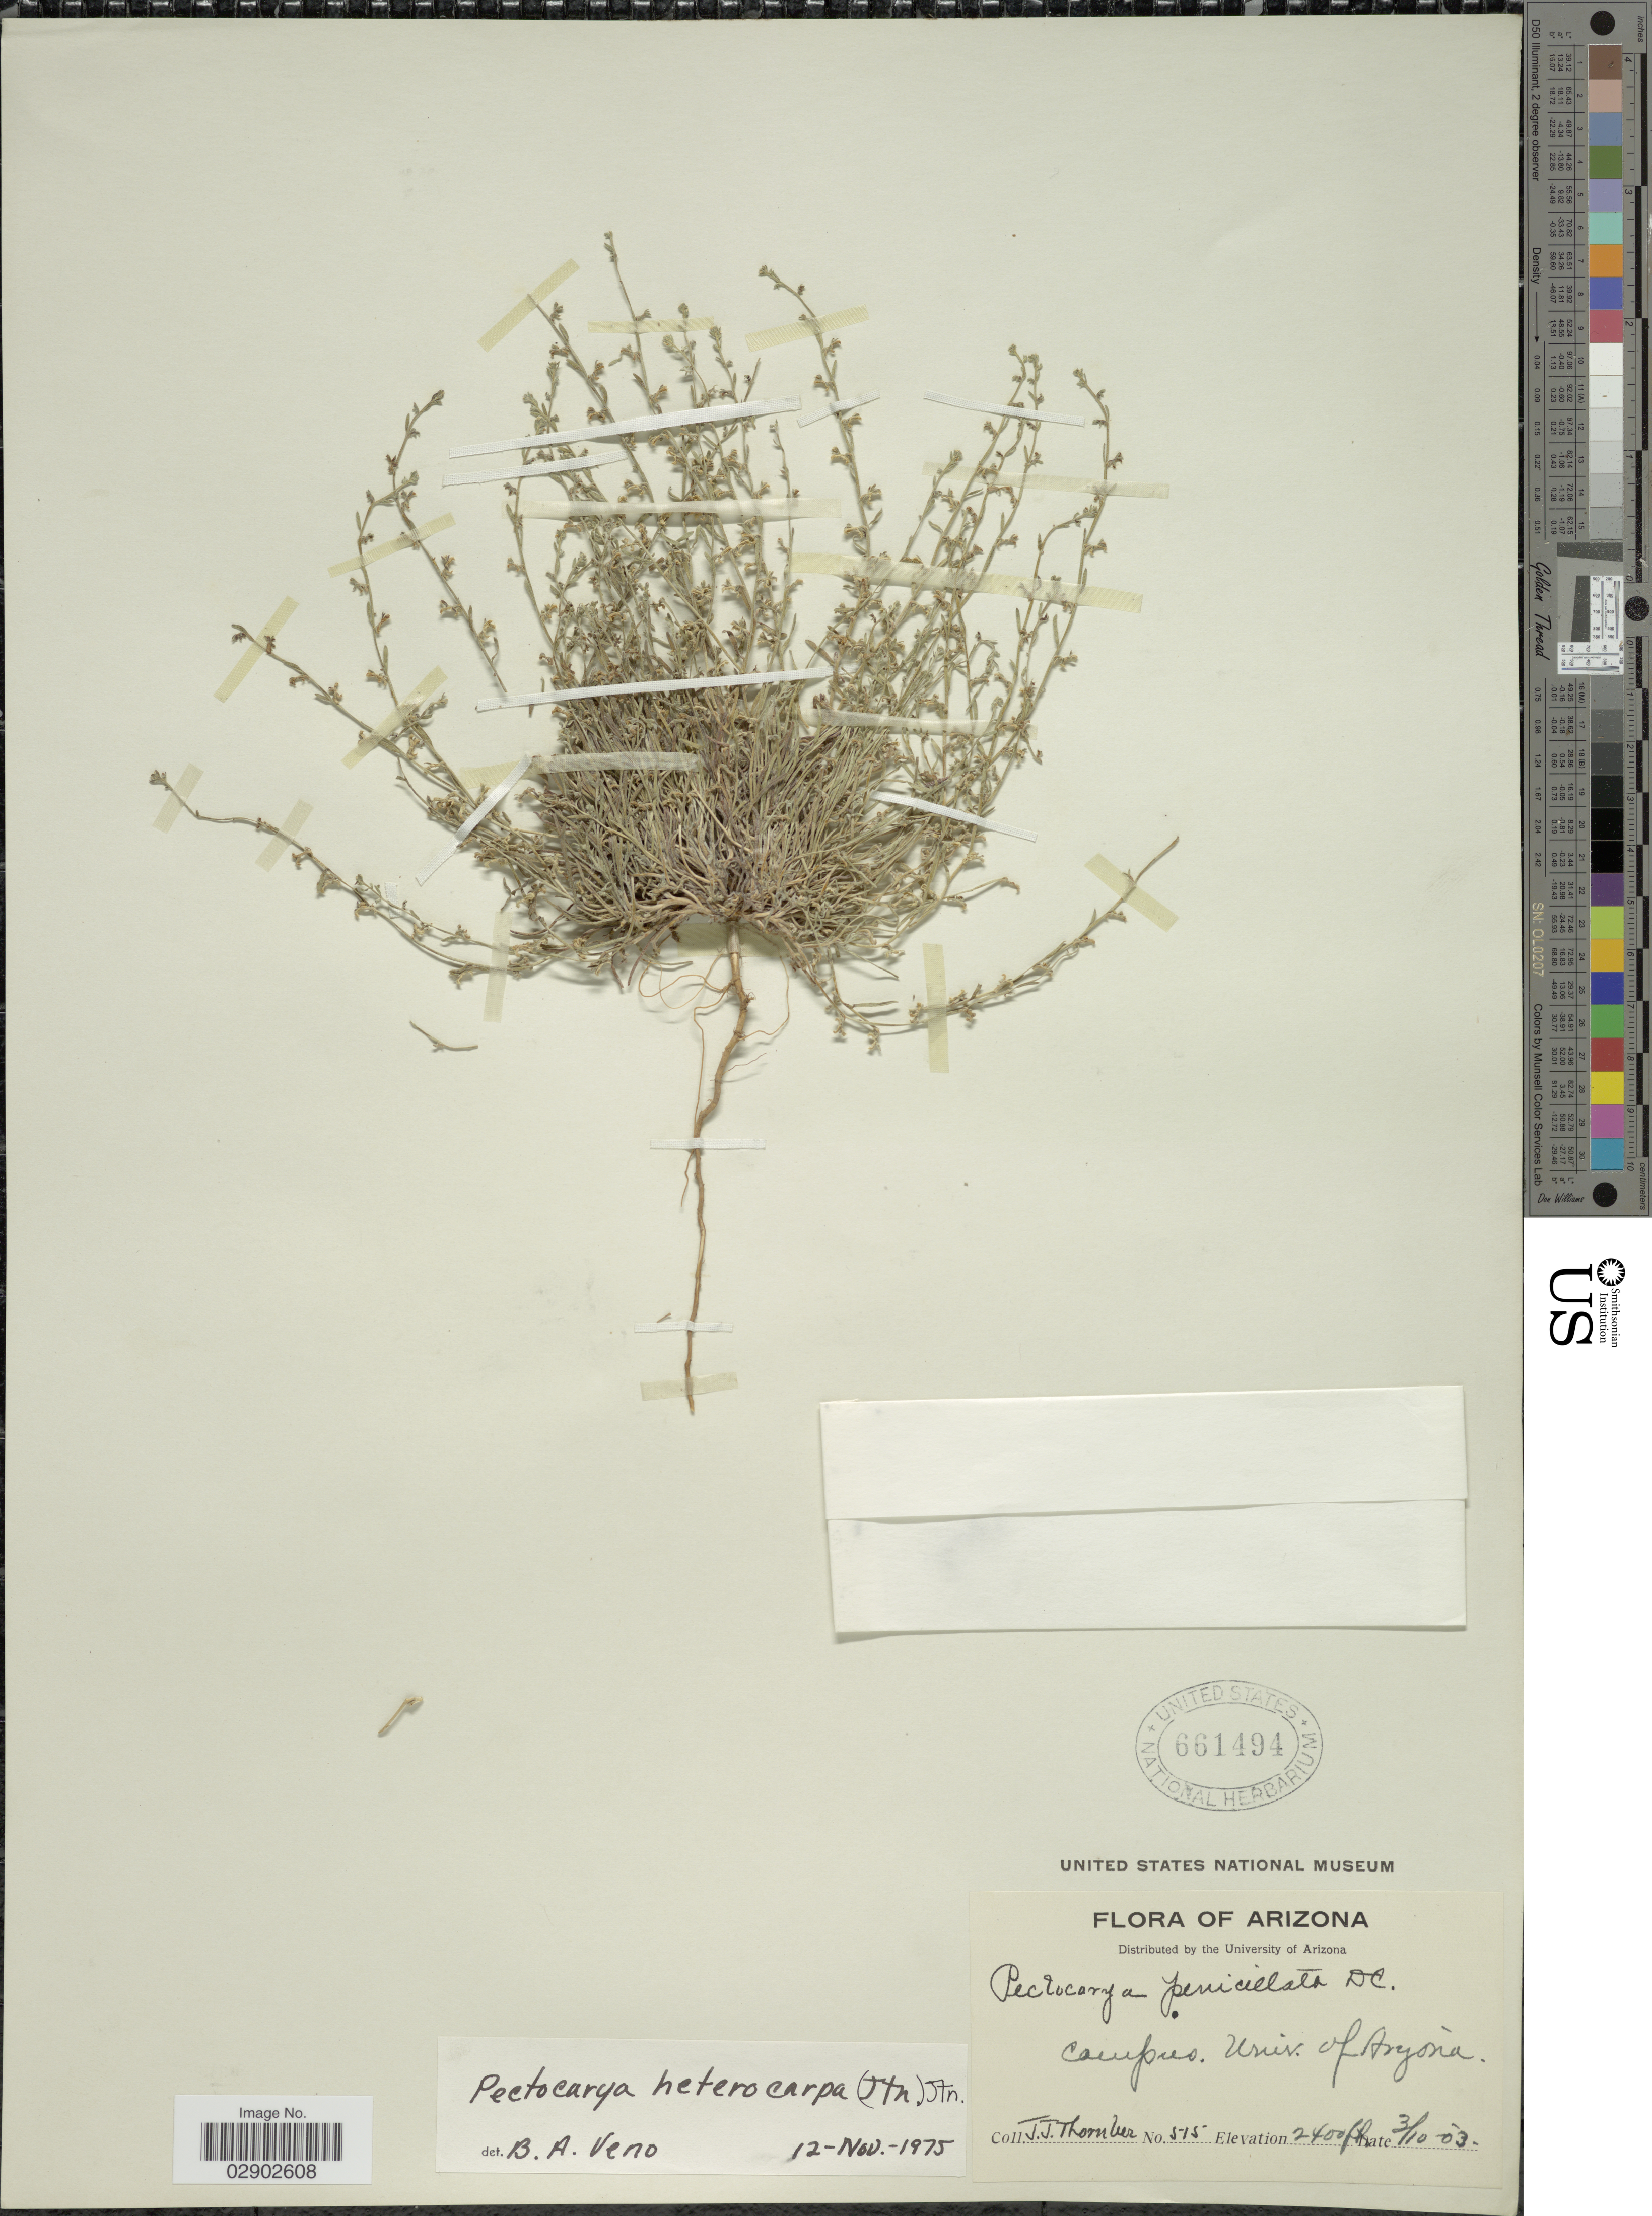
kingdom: Plantae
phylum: Tracheophyta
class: Magnoliopsida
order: Boraginales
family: Boraginaceae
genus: Pectocarya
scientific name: Pectocarya heterocarpa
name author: (I.M. Johnst.) I.M. Johnst.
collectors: J. Thornber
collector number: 515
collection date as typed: Transcribed d/m/y: 3/10/3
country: United States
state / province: Arizona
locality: Campus Univ. of Arizona.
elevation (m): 732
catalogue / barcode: US 661494